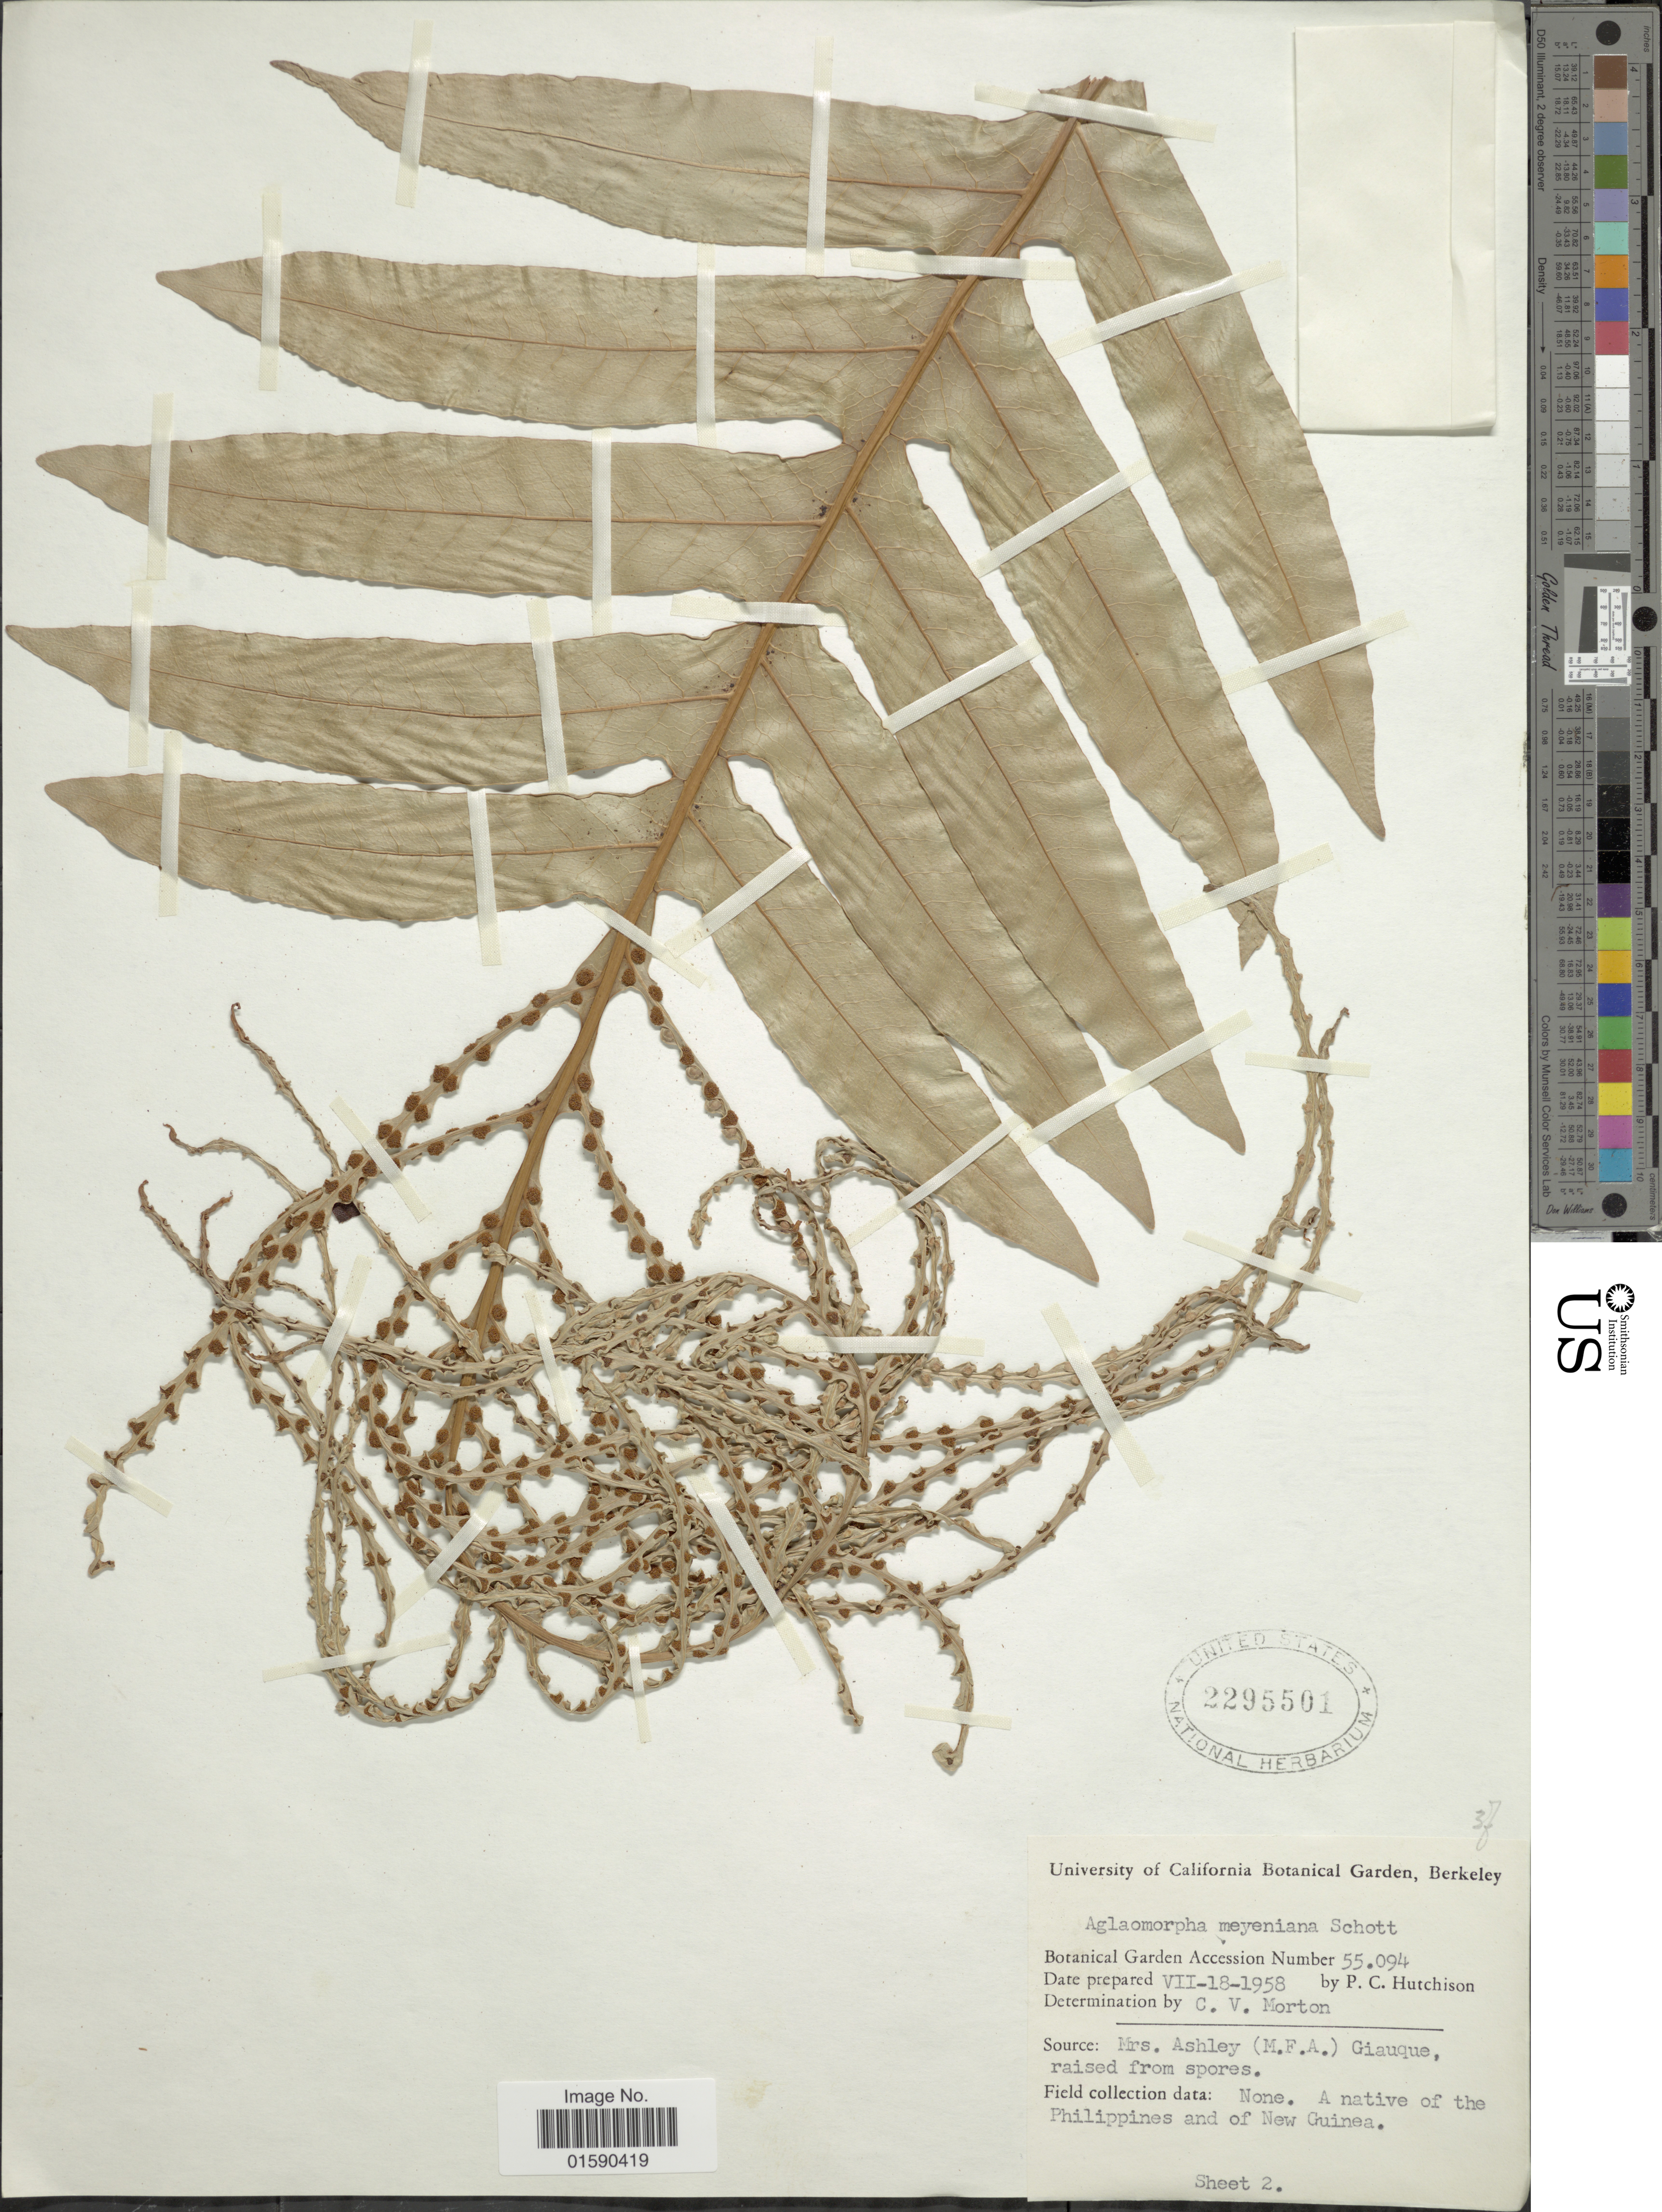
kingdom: Plantae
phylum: Tracheophyta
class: Polypodiopsida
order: Polypodiales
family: Polypodiaceae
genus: Aglaomorpha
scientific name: Aglaomorpha meyeniana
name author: Schott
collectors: P. C. Hutchison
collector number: Botanical Garden Accession Number 55094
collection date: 1958-07-18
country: United States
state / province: California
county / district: Alameda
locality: University of California Botanical Garden, Berkeley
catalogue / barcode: US 2295501